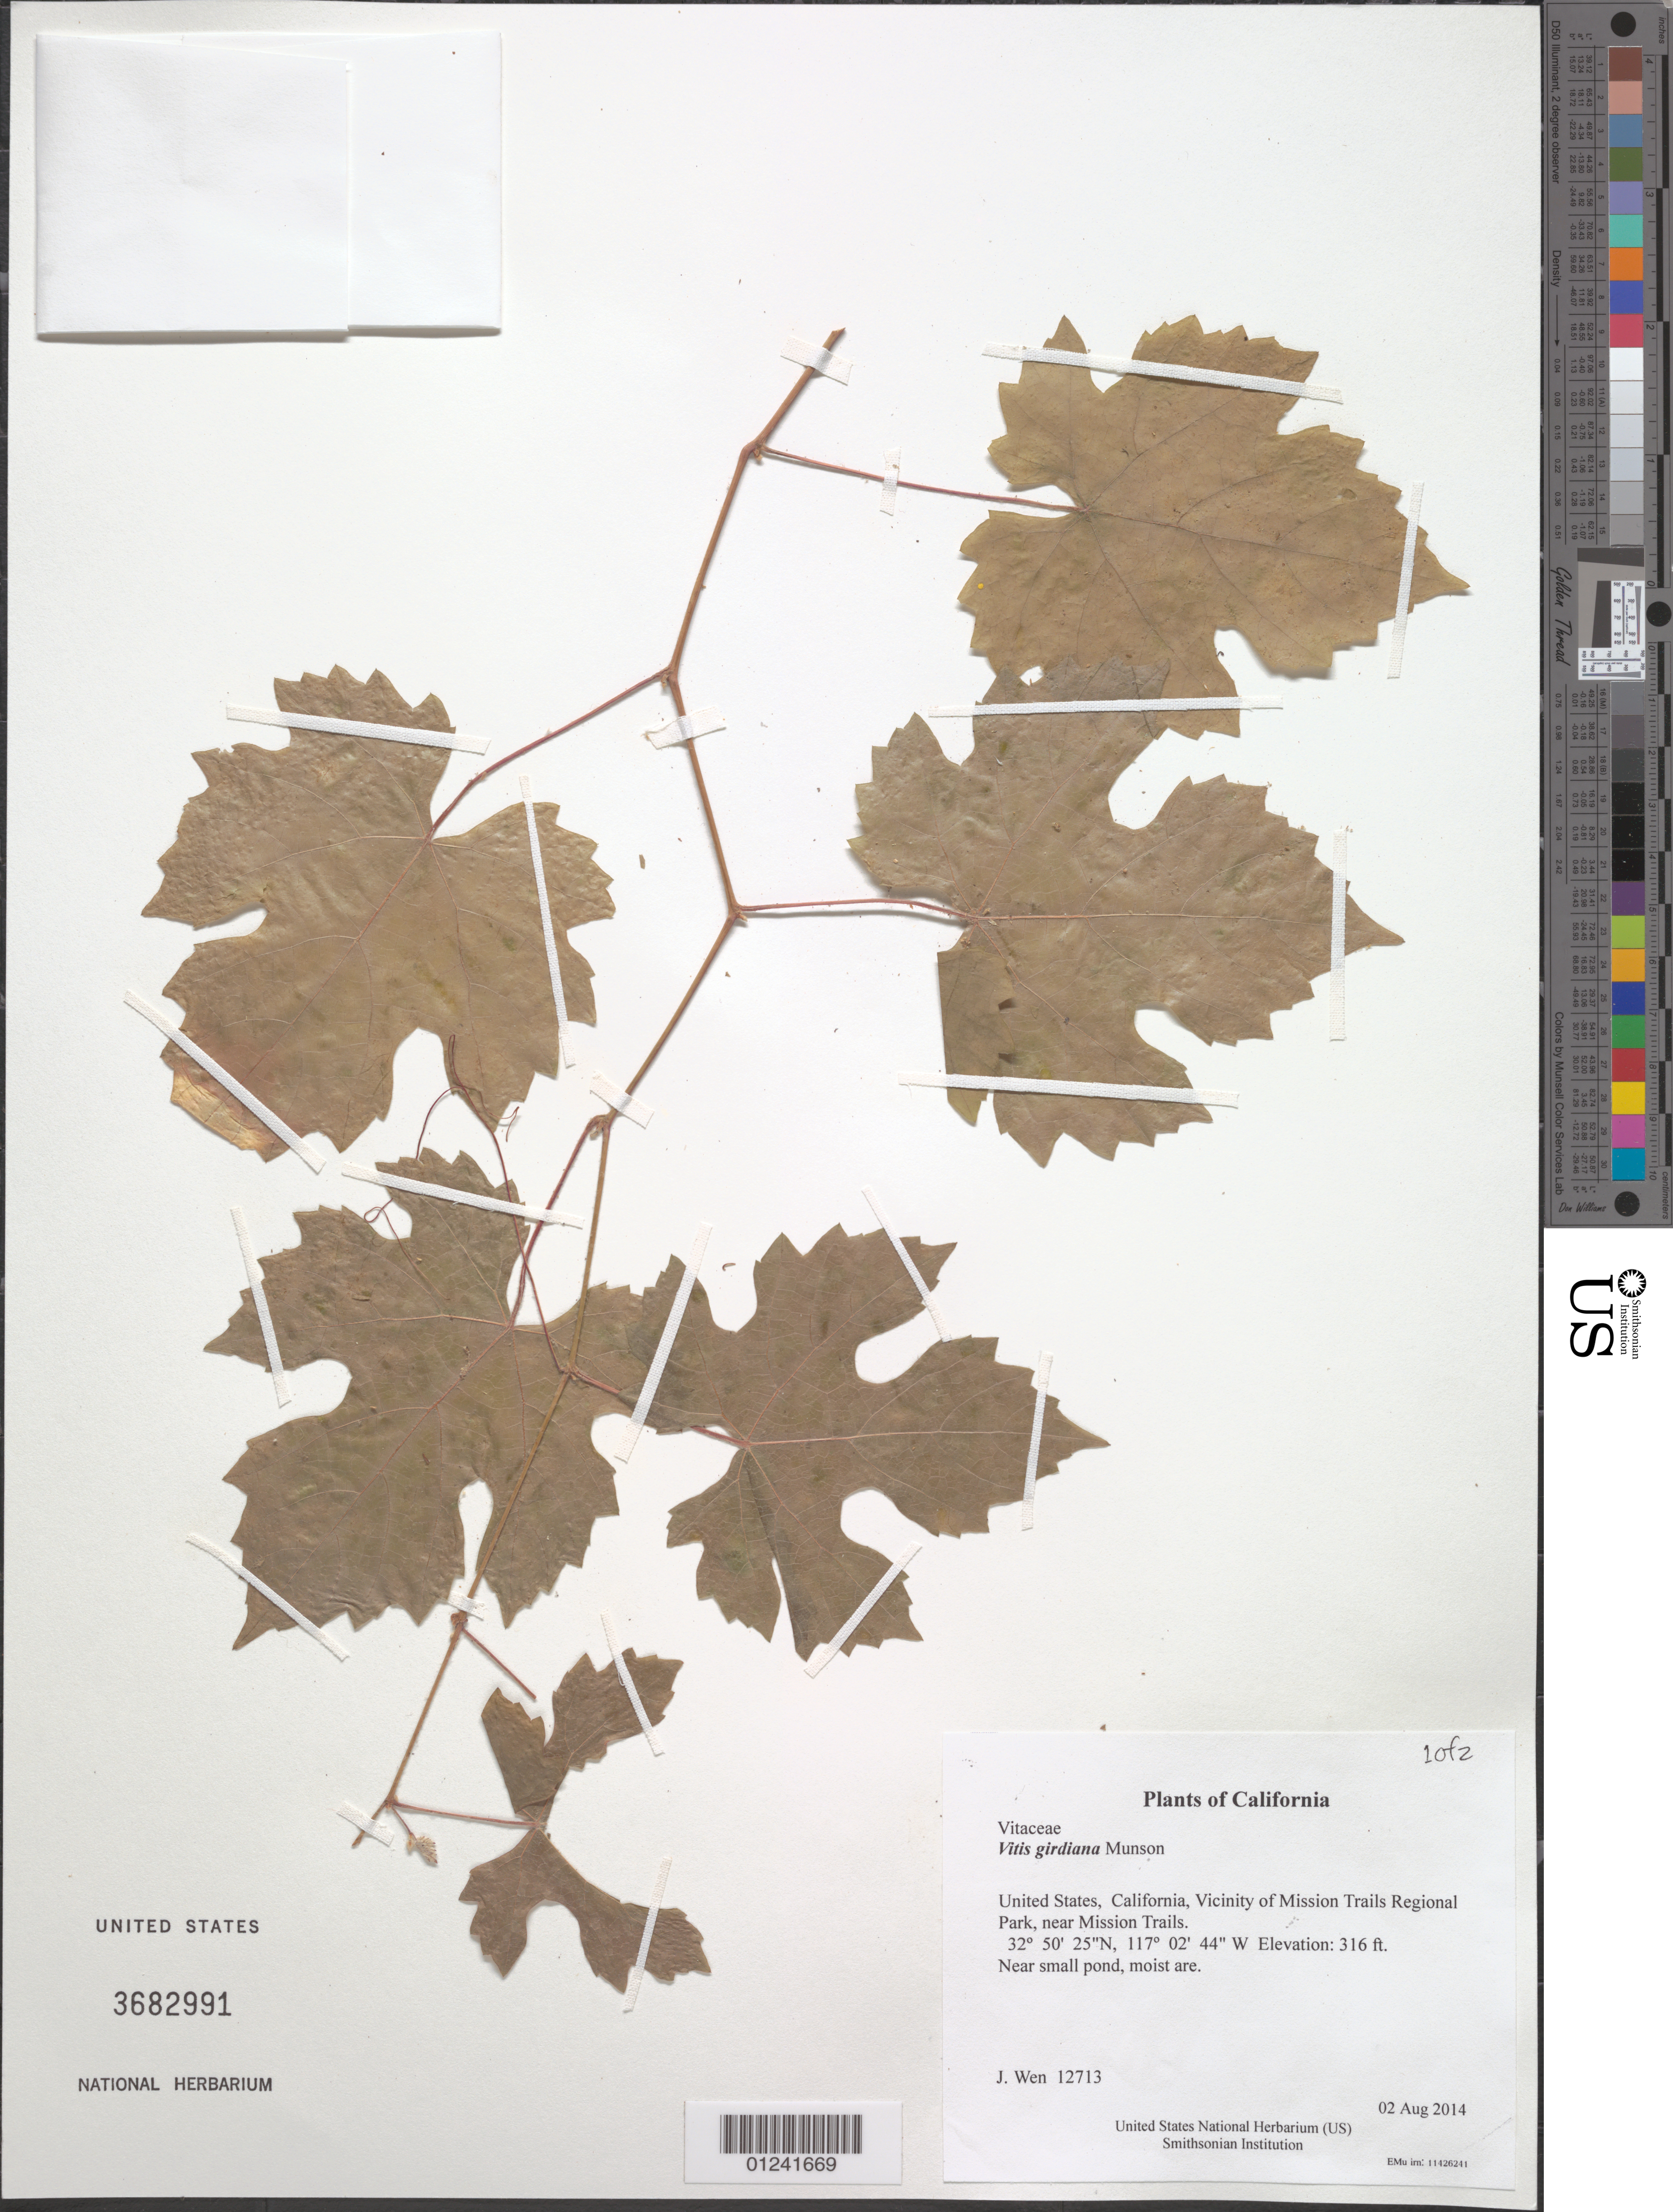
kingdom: Plantae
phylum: Tracheophyta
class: Magnoliopsida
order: Vitales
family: Vitaceae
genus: Vitis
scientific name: Vitis girdiana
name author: Munson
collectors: J. Wen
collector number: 12713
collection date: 2014-08-02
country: United States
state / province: California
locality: Vicinity of Mission Trails Regional Park, near Mission Trails.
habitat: Near small pond, moist area.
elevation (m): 96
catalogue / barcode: US 3682991